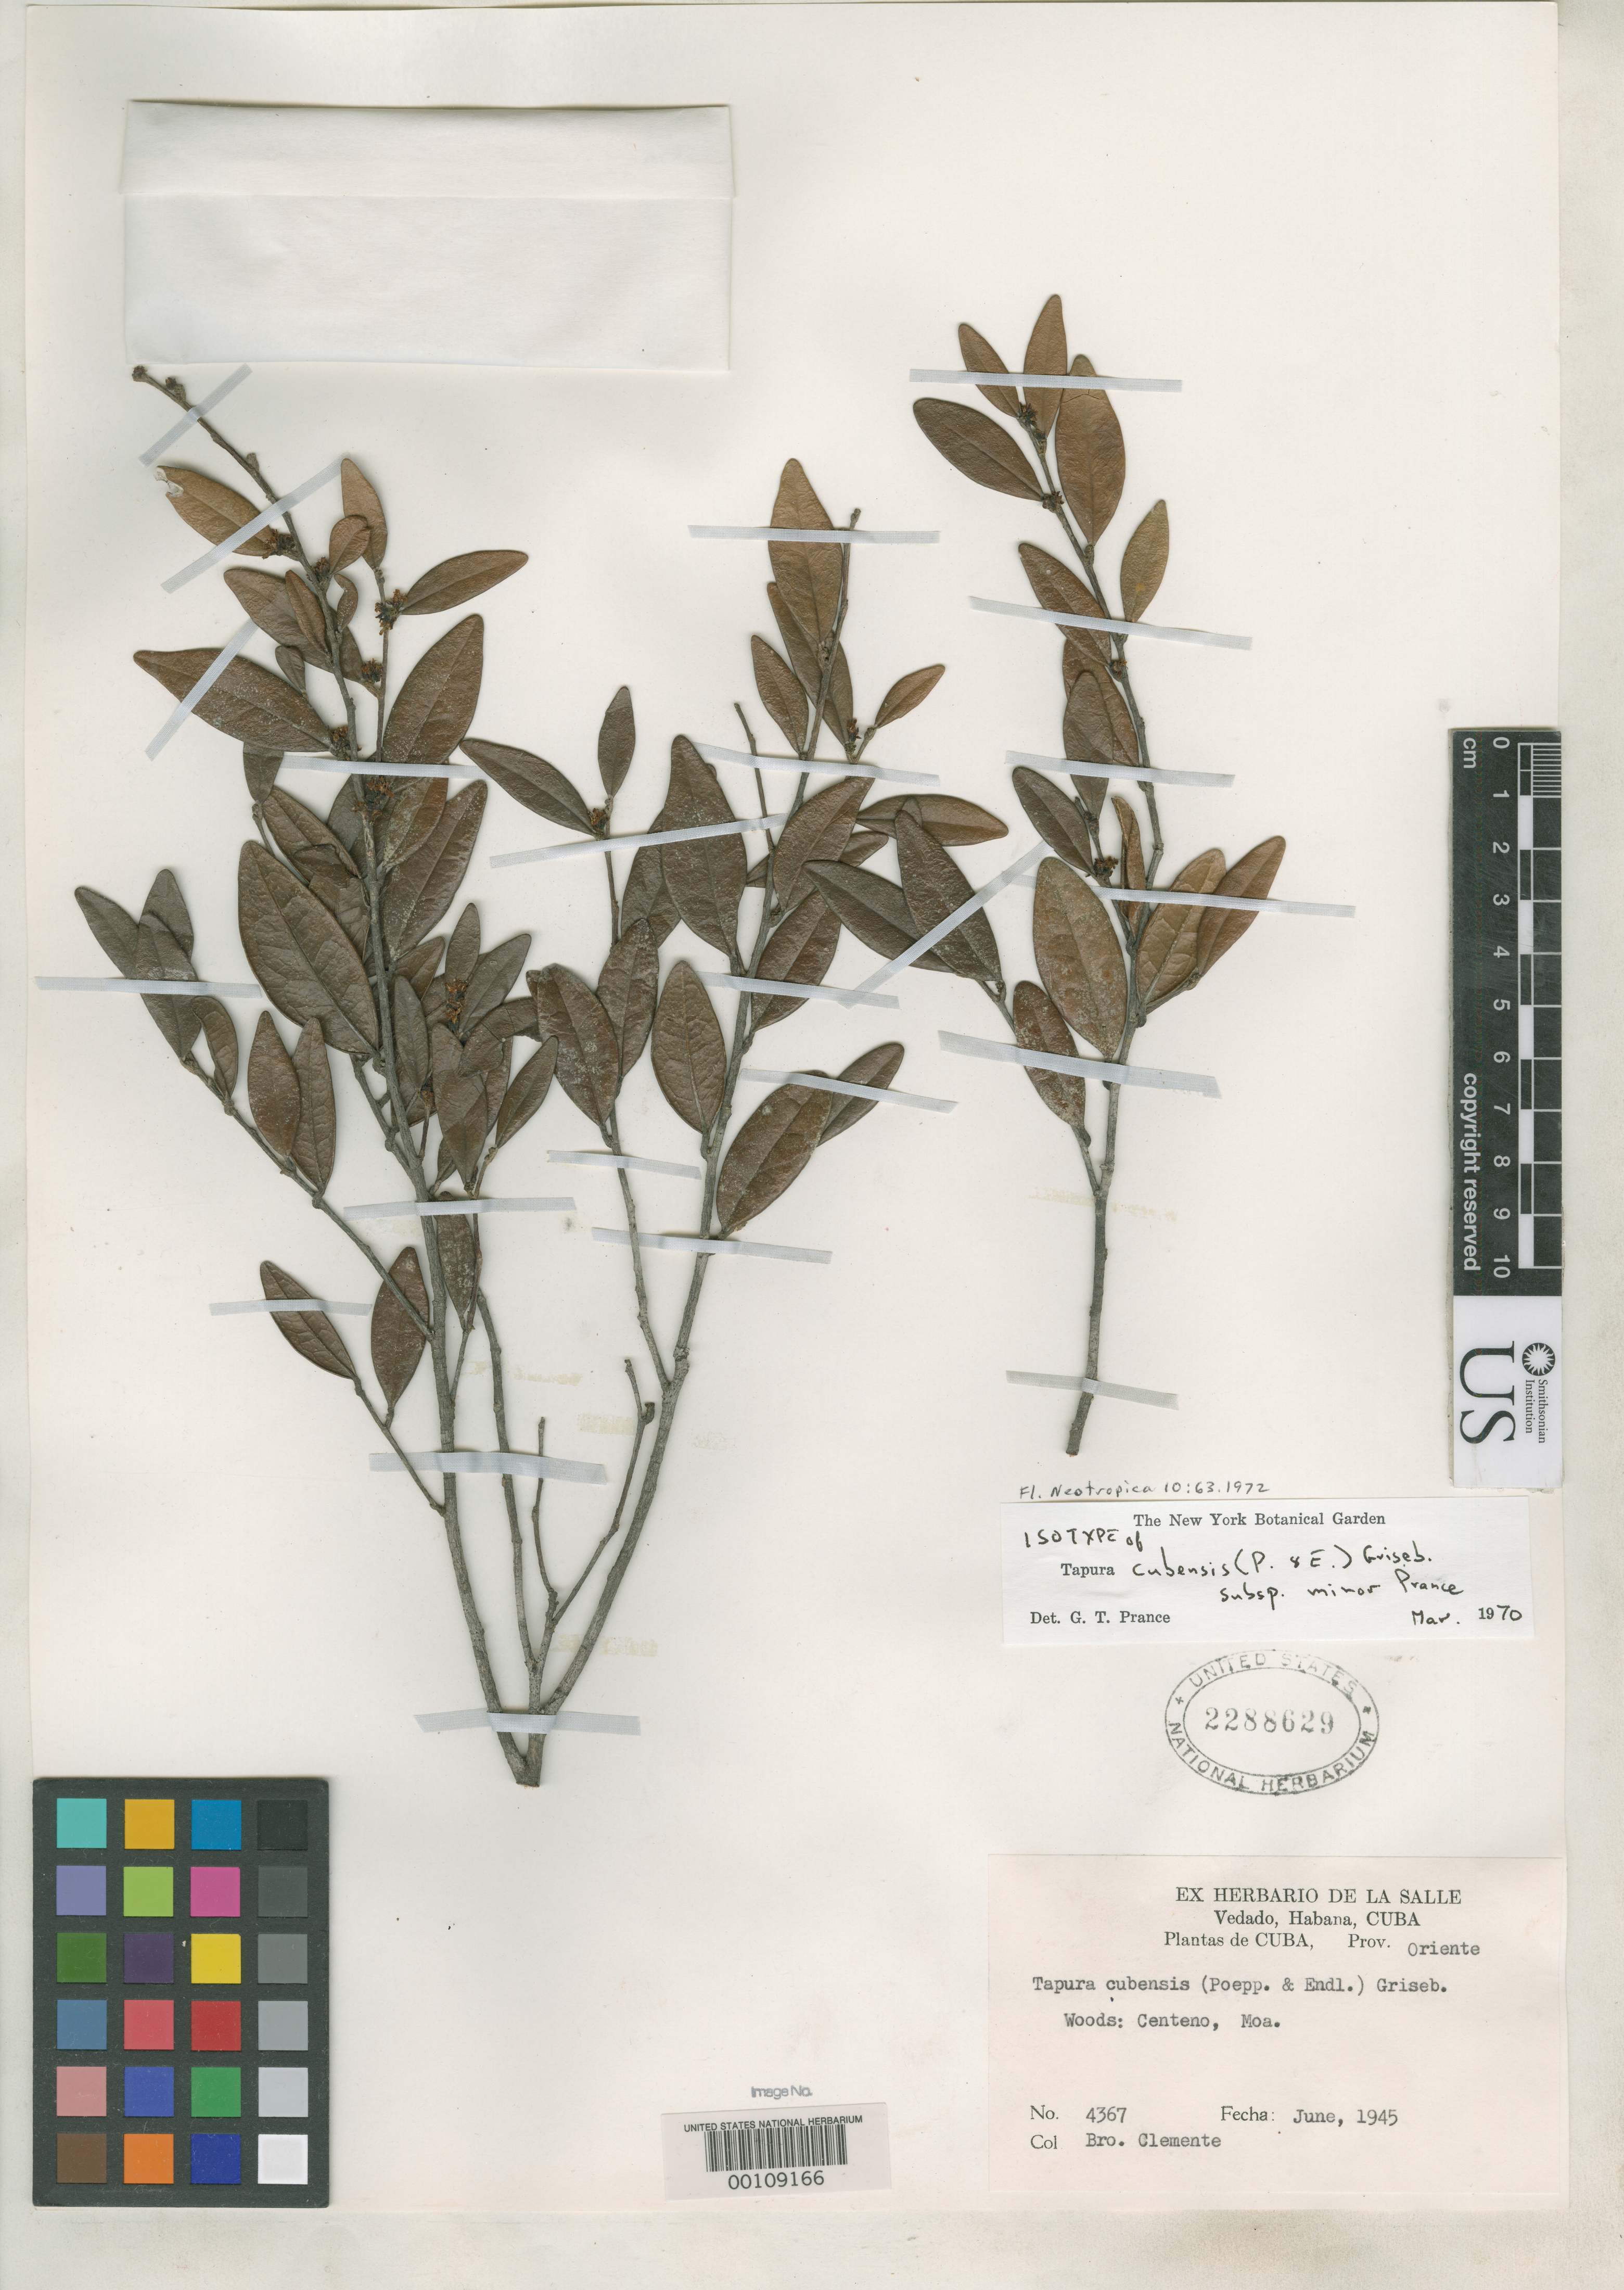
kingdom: Plantae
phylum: Tracheophyta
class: Magnoliopsida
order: Malpighiales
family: Dichapetalaceae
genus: Tapura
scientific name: Tapura cubensis subsp. minor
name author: Prance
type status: Isotype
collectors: A. Clément Téteau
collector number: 4367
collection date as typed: Jun 1945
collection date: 1945-06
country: Cuba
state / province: Oriente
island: Greater Antilles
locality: Centeno, Moa.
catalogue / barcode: US 2288629